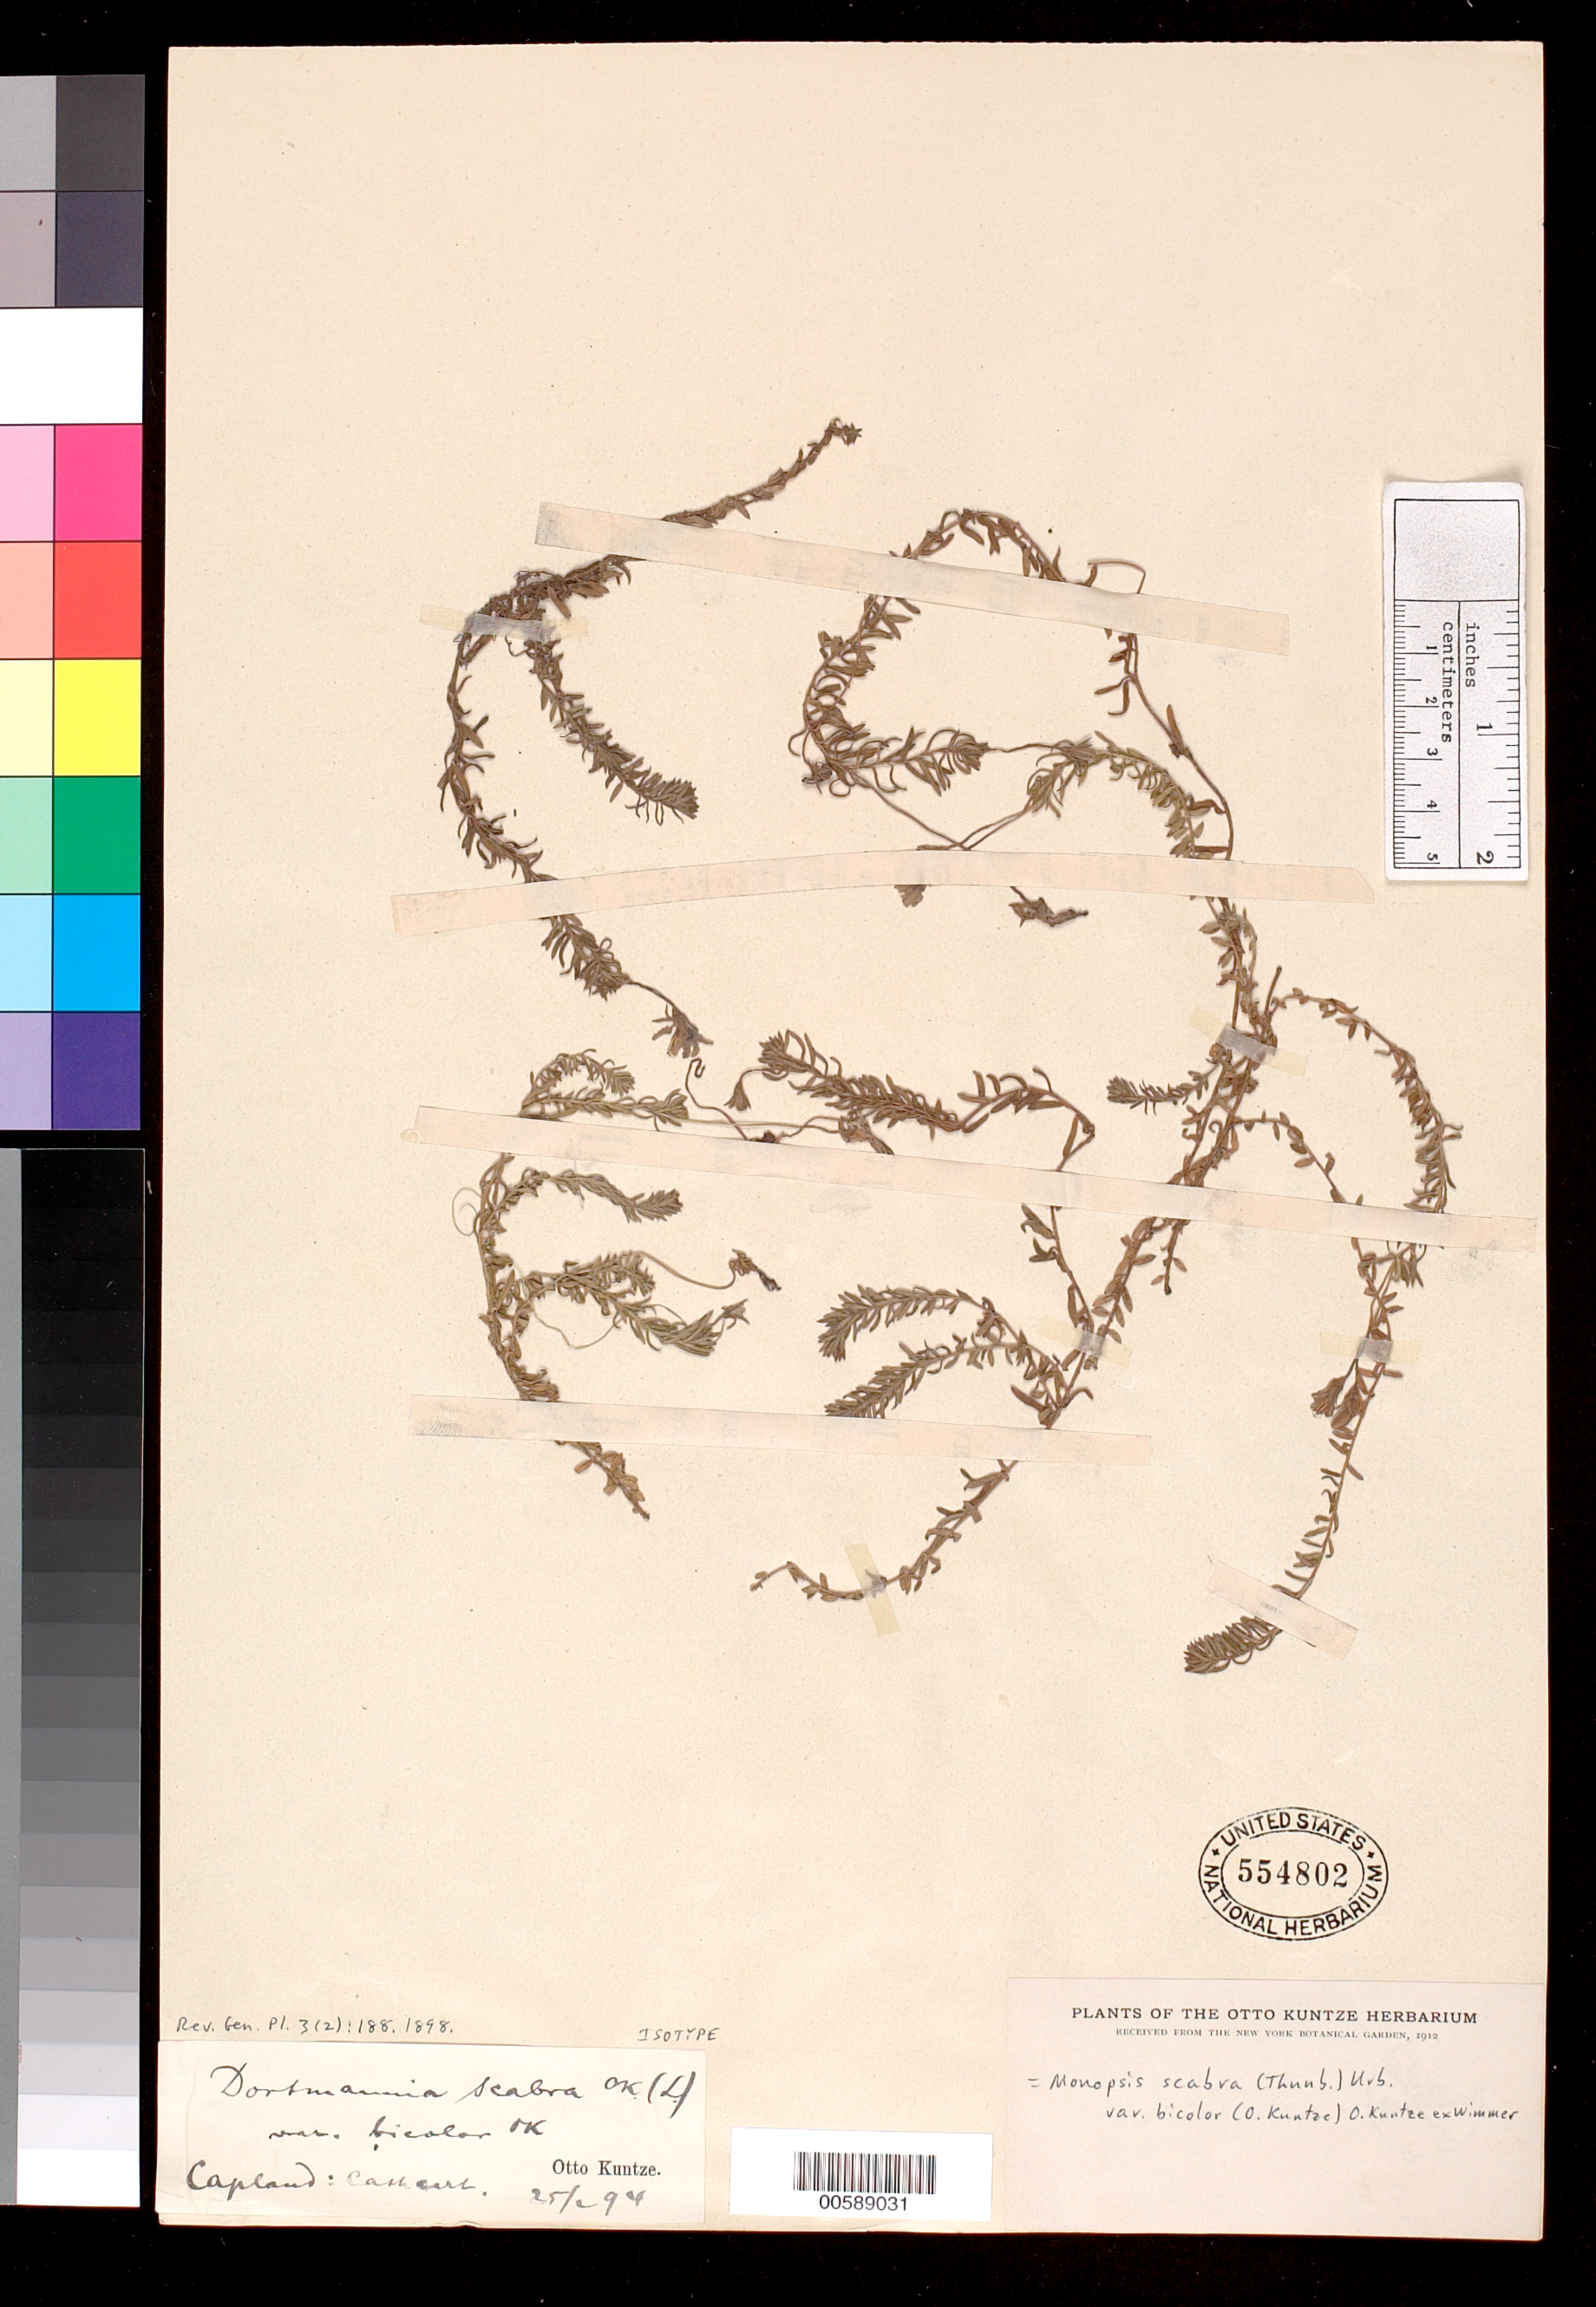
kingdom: Plantae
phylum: Tracheophyta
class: Magnoliopsida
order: Asterales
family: Campanulaceae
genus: Dortmanna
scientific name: Dortmanna scabra var. bicolor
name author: Kuntze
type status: Isotype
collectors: C.E.O. Kuntze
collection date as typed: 25 --- 1894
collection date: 1894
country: South Africa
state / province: Eastern Cape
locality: Cathcart.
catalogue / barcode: US 554802